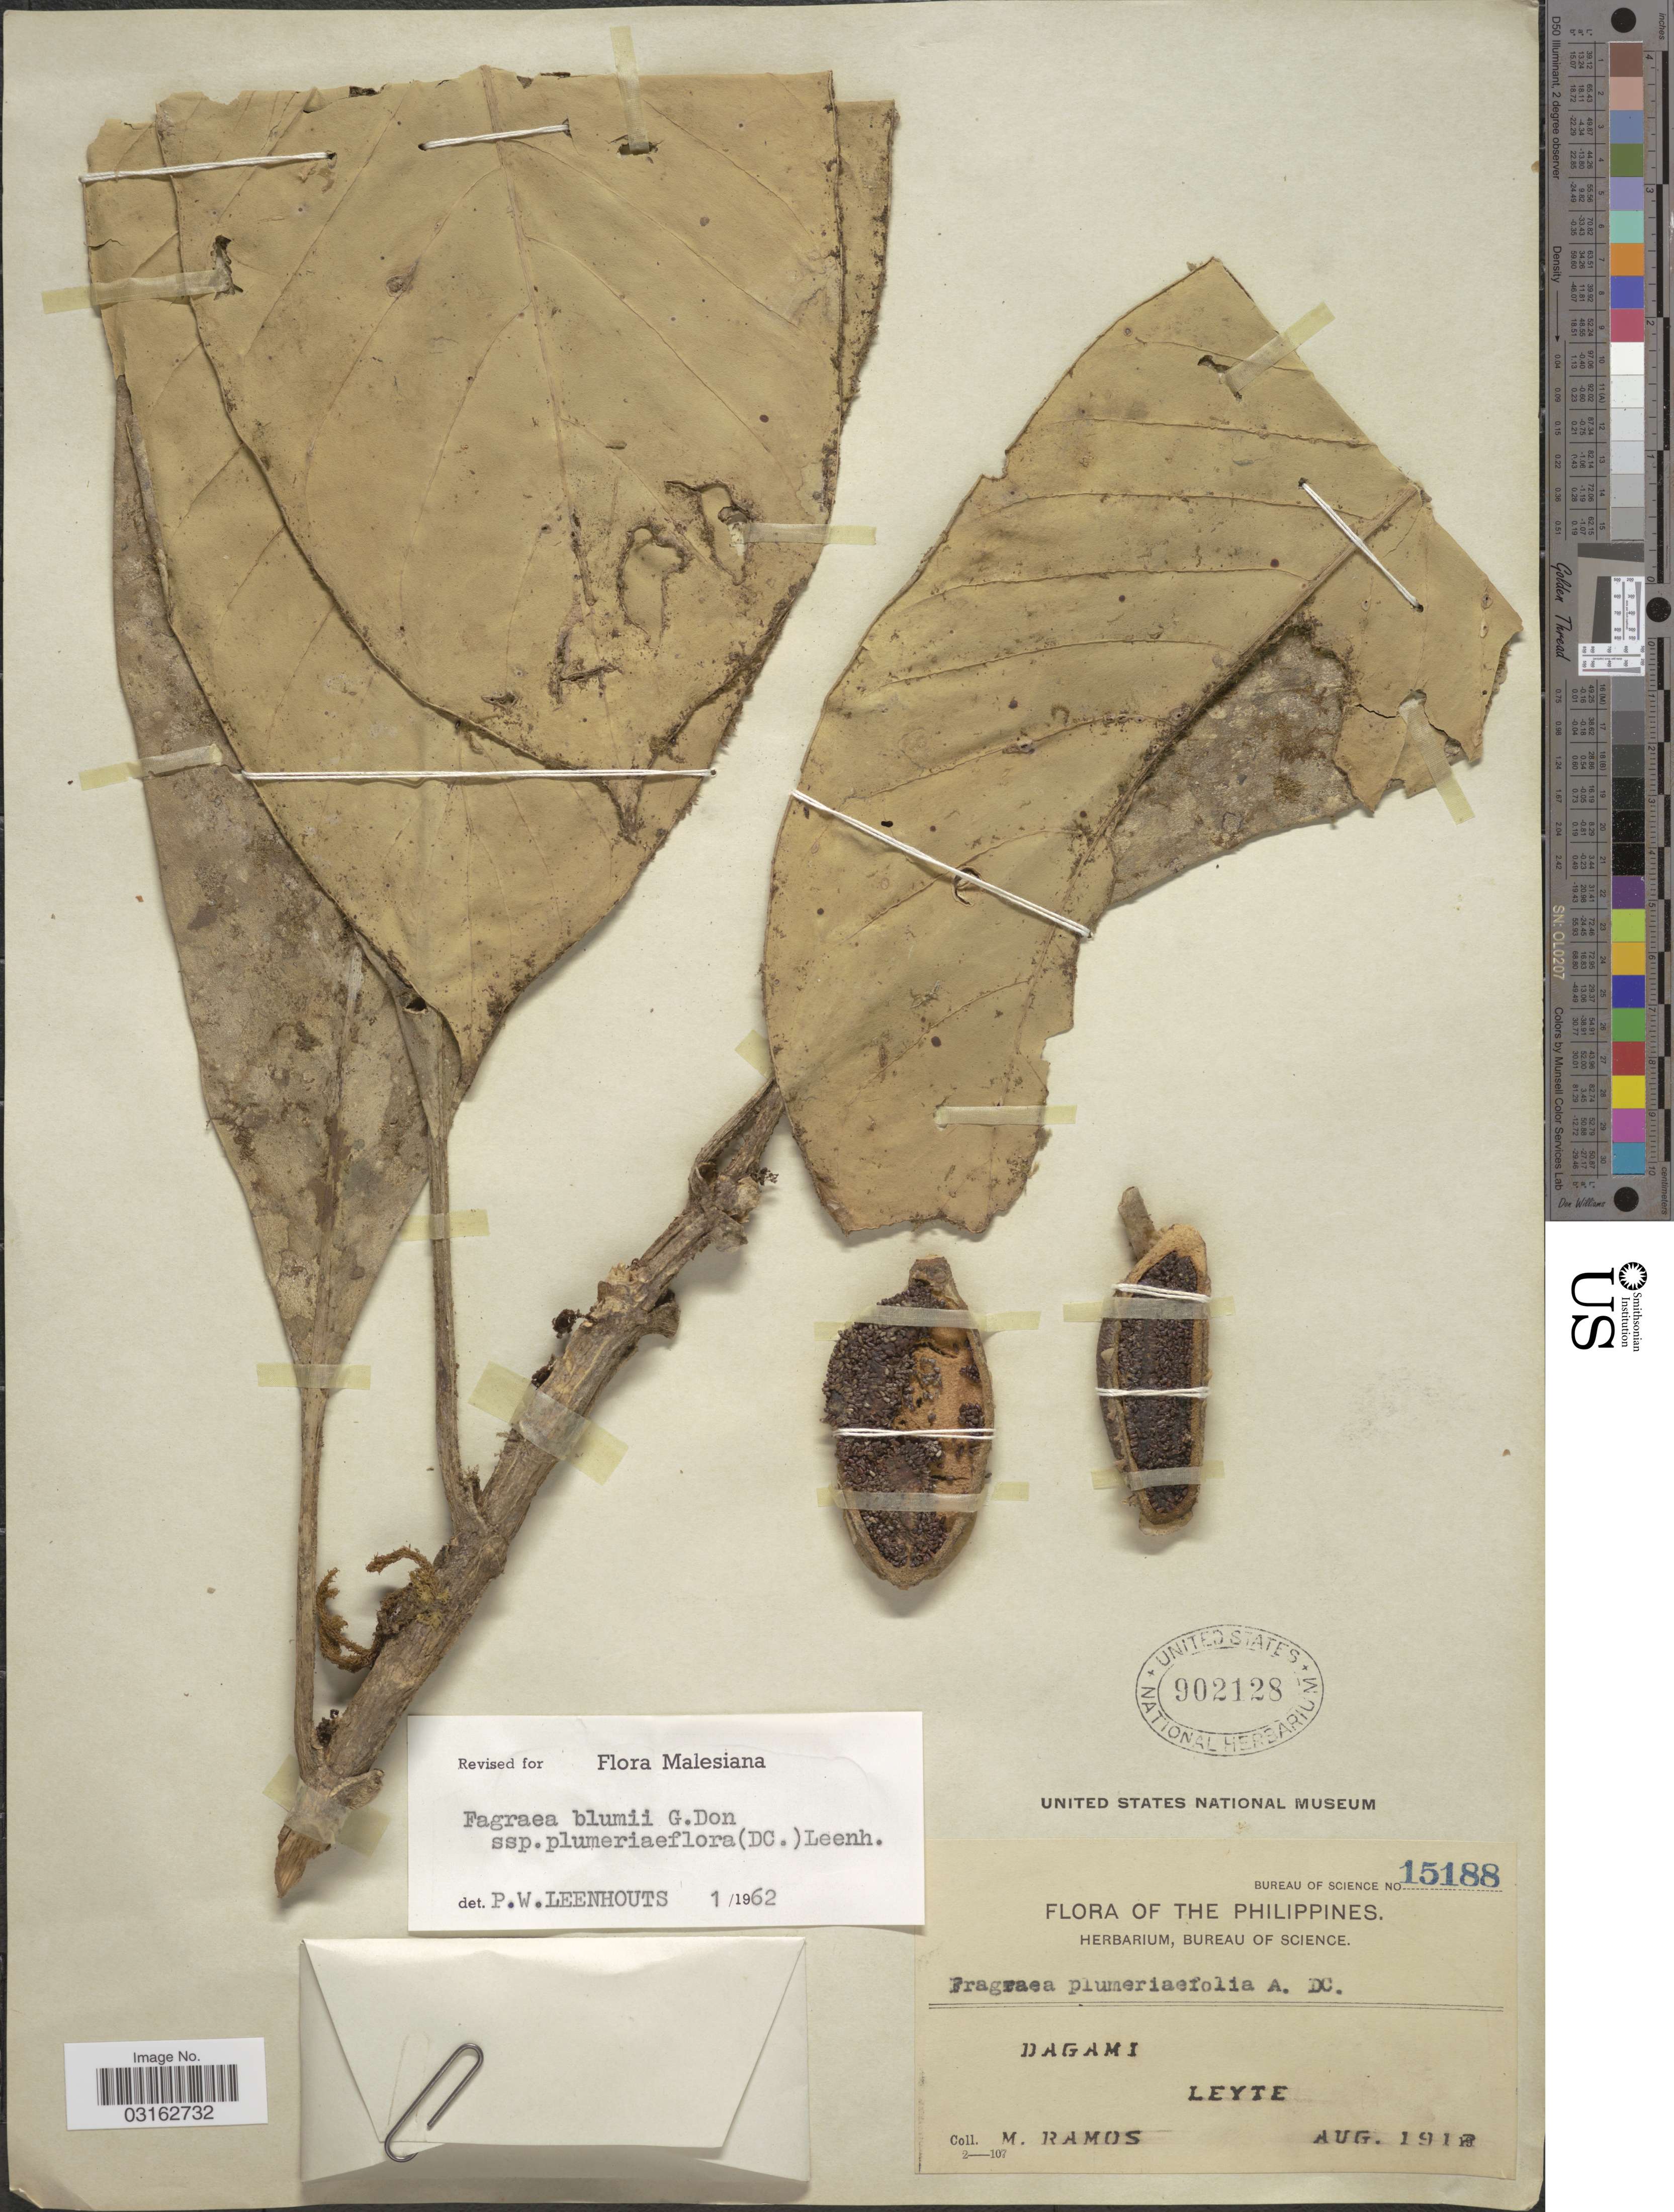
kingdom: Plantae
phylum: Tracheophyta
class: Magnoliopsida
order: Gentianales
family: Gentianaceae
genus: Fagraea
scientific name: Fagraea plumeriiflora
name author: DC.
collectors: M. Ramos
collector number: Bureau of Science 15188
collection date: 1912-08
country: Philippines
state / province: Eastern Visayas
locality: Dagami, Leyte.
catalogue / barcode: US 902128